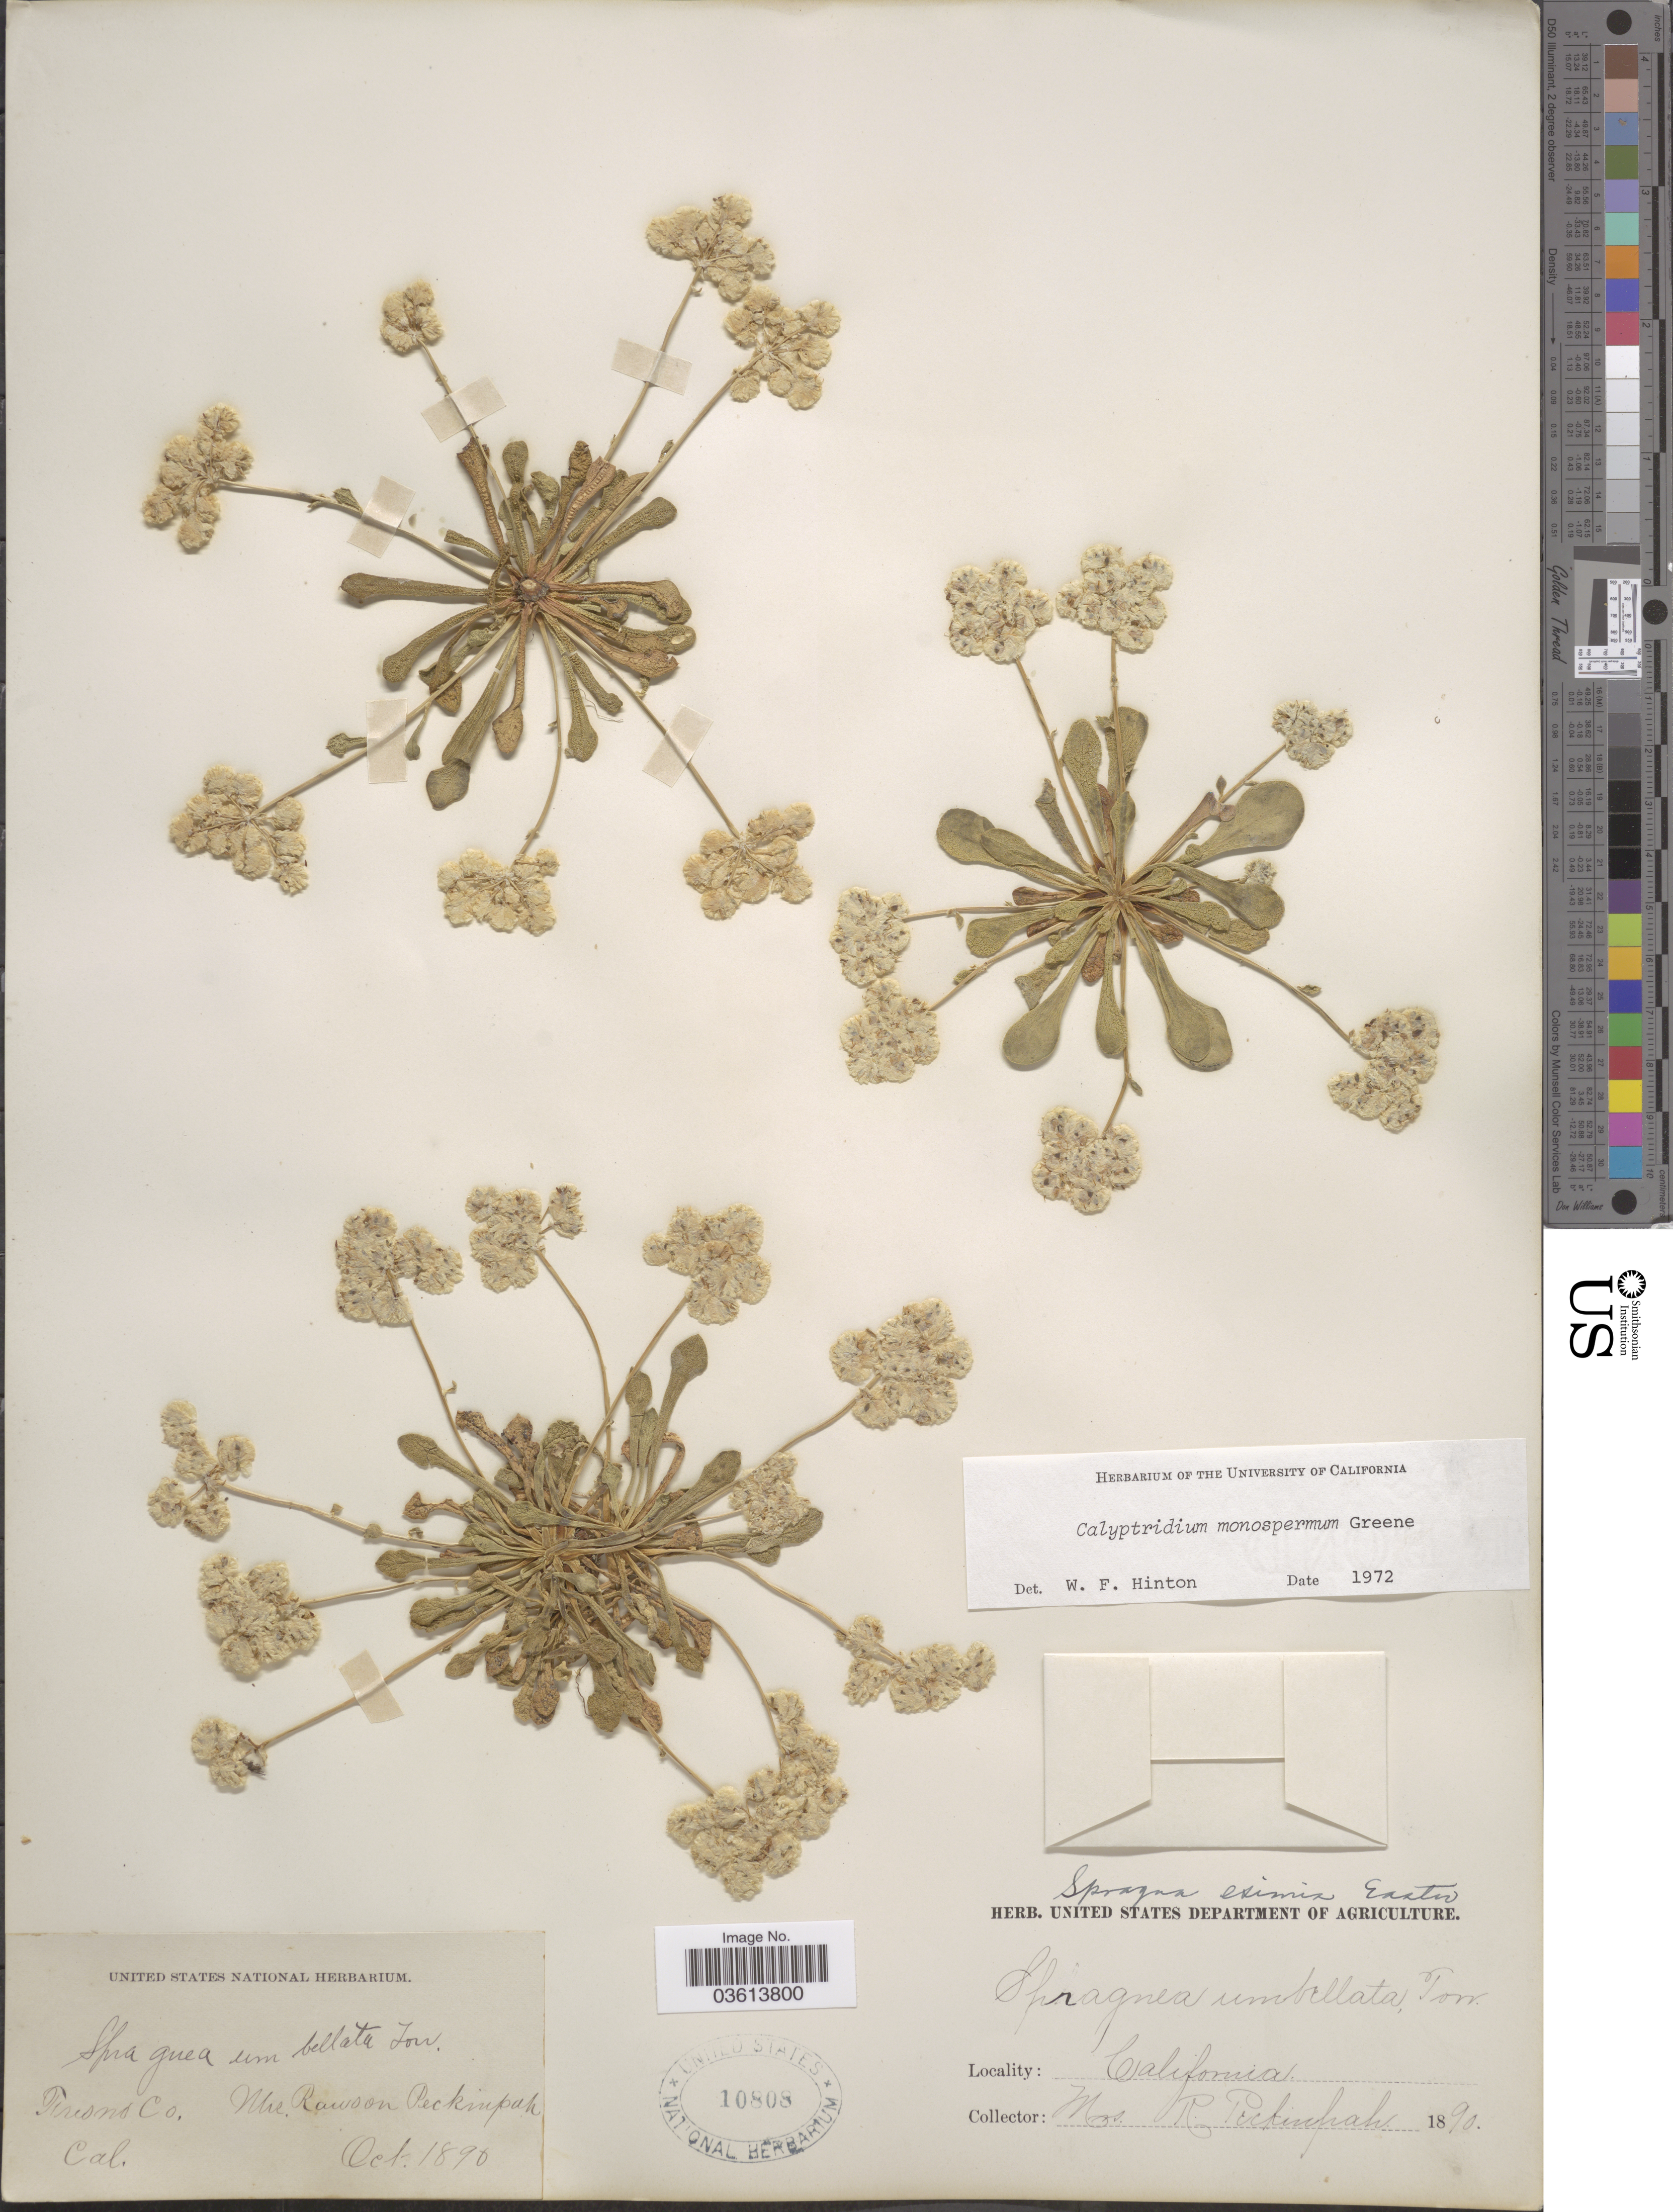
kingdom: Plantae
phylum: Tracheophyta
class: Magnoliopsida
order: Caryophyllales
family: Montiaceae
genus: Calyptridium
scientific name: Calyptridium monospermum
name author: Greene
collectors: R. Peckinpah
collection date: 1890-10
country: United States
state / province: California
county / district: Fresno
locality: Fresno Co.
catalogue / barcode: US 10808